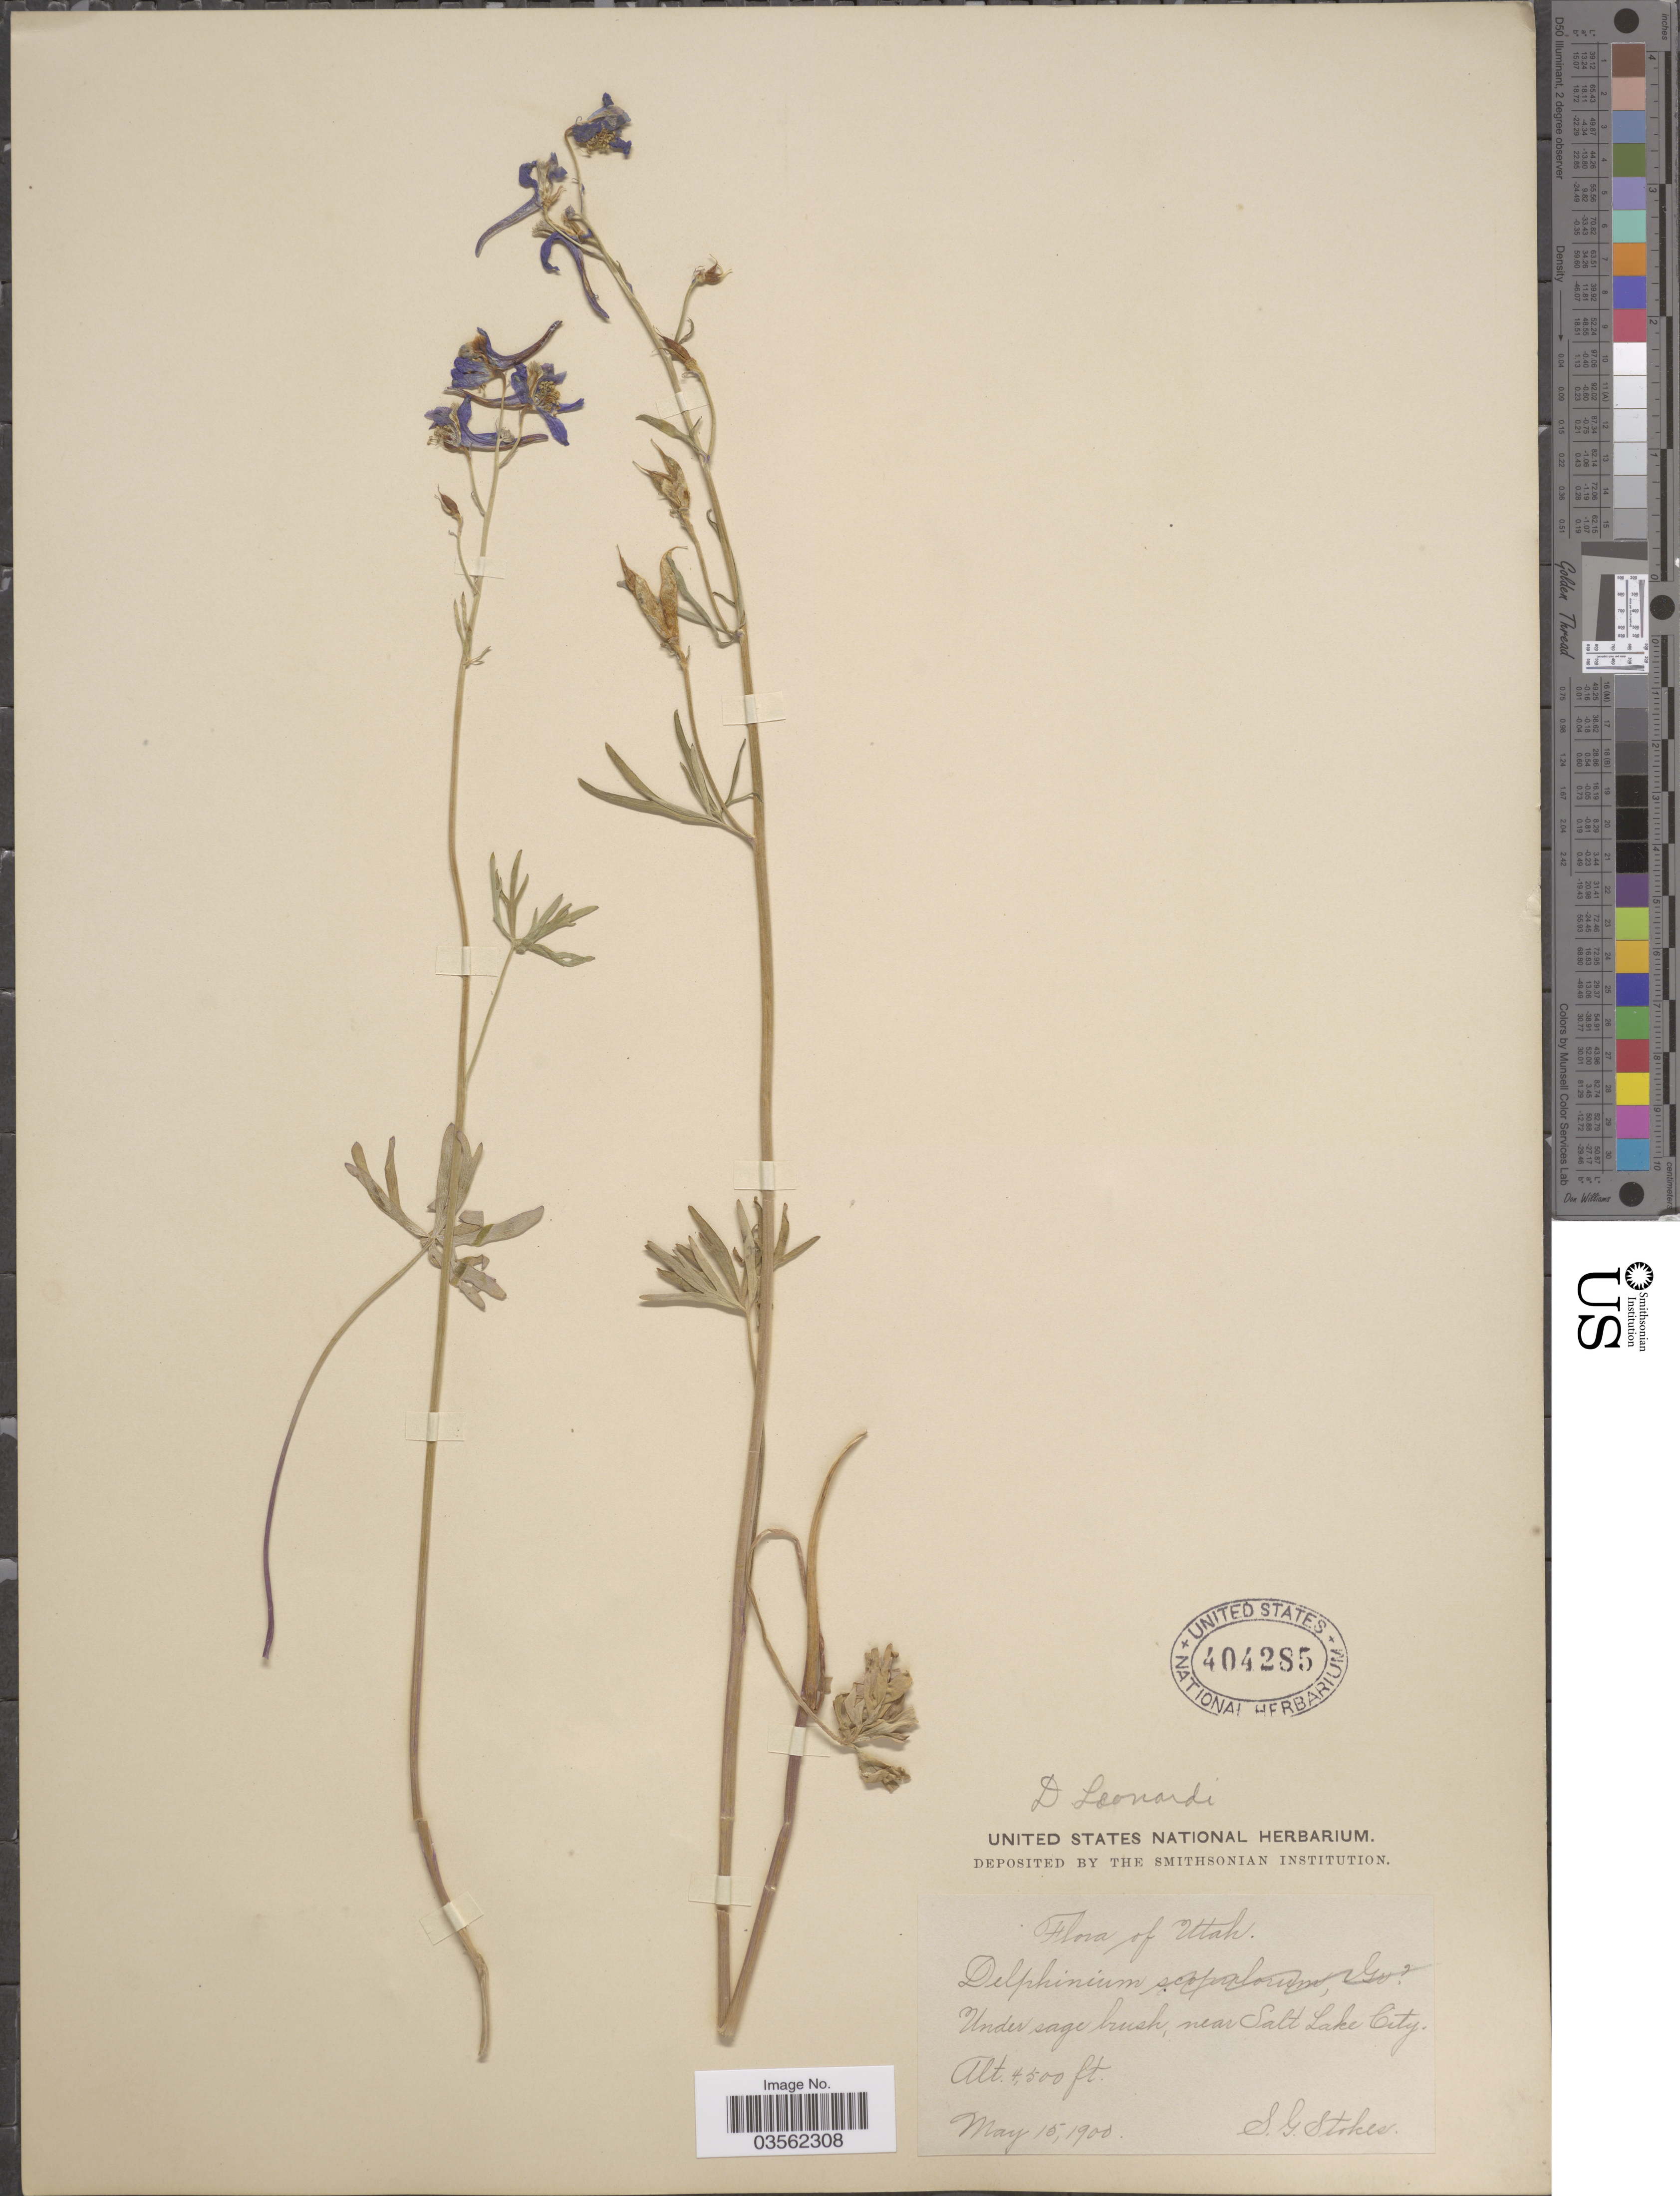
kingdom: Plantae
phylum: Tracheophyta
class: Magnoliopsida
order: Ranunculales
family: Ranunculaceae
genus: Delphinium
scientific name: Delphinium andersonii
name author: A. Gray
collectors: S. G. Stokes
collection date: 1900-05-15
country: United States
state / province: Utah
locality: Near Salt Lake City.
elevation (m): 1372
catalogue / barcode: US 404285